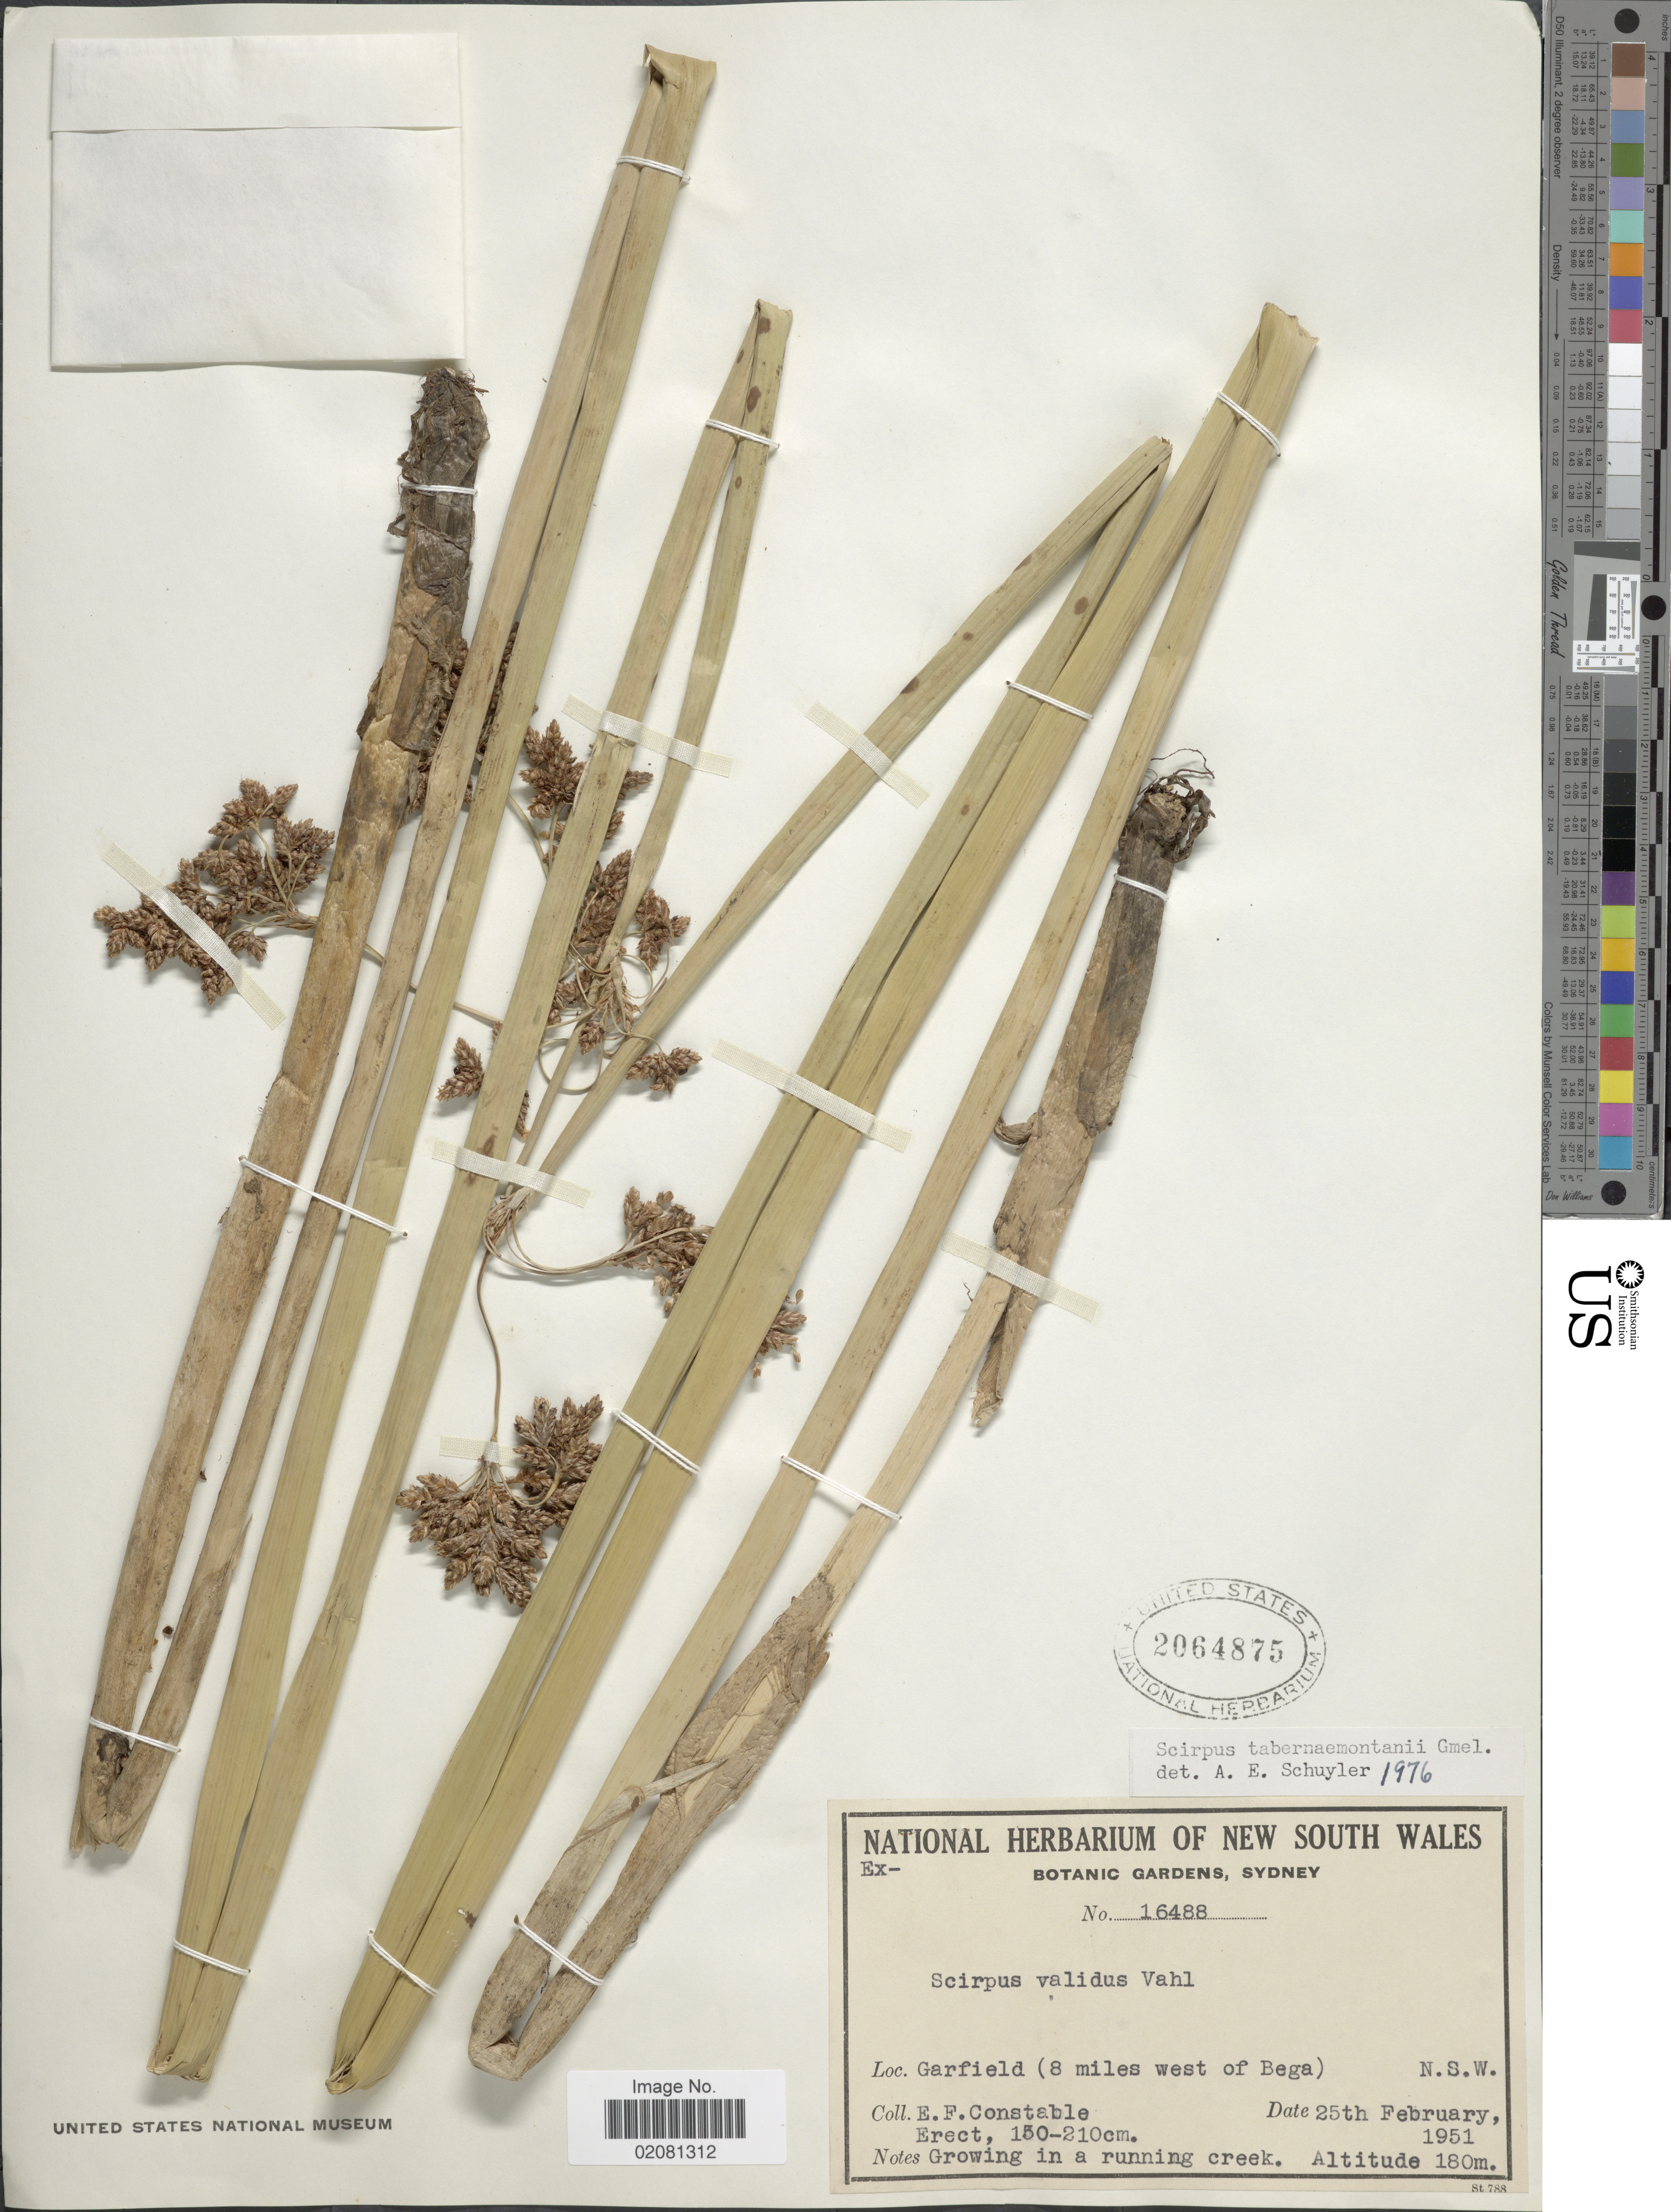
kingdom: Plantae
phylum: Tracheophyta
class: Liliopsida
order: Poales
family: Cyperaceae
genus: Schoenoplectus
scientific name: Schoenoplectus tabernaemontani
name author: (C.C. Gmel.) Palla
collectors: E. F. Constable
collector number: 16488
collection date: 1951-02-25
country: Australia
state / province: New South Wales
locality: Garfield (8 miles west of Bega).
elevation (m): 180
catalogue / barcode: US 2064875